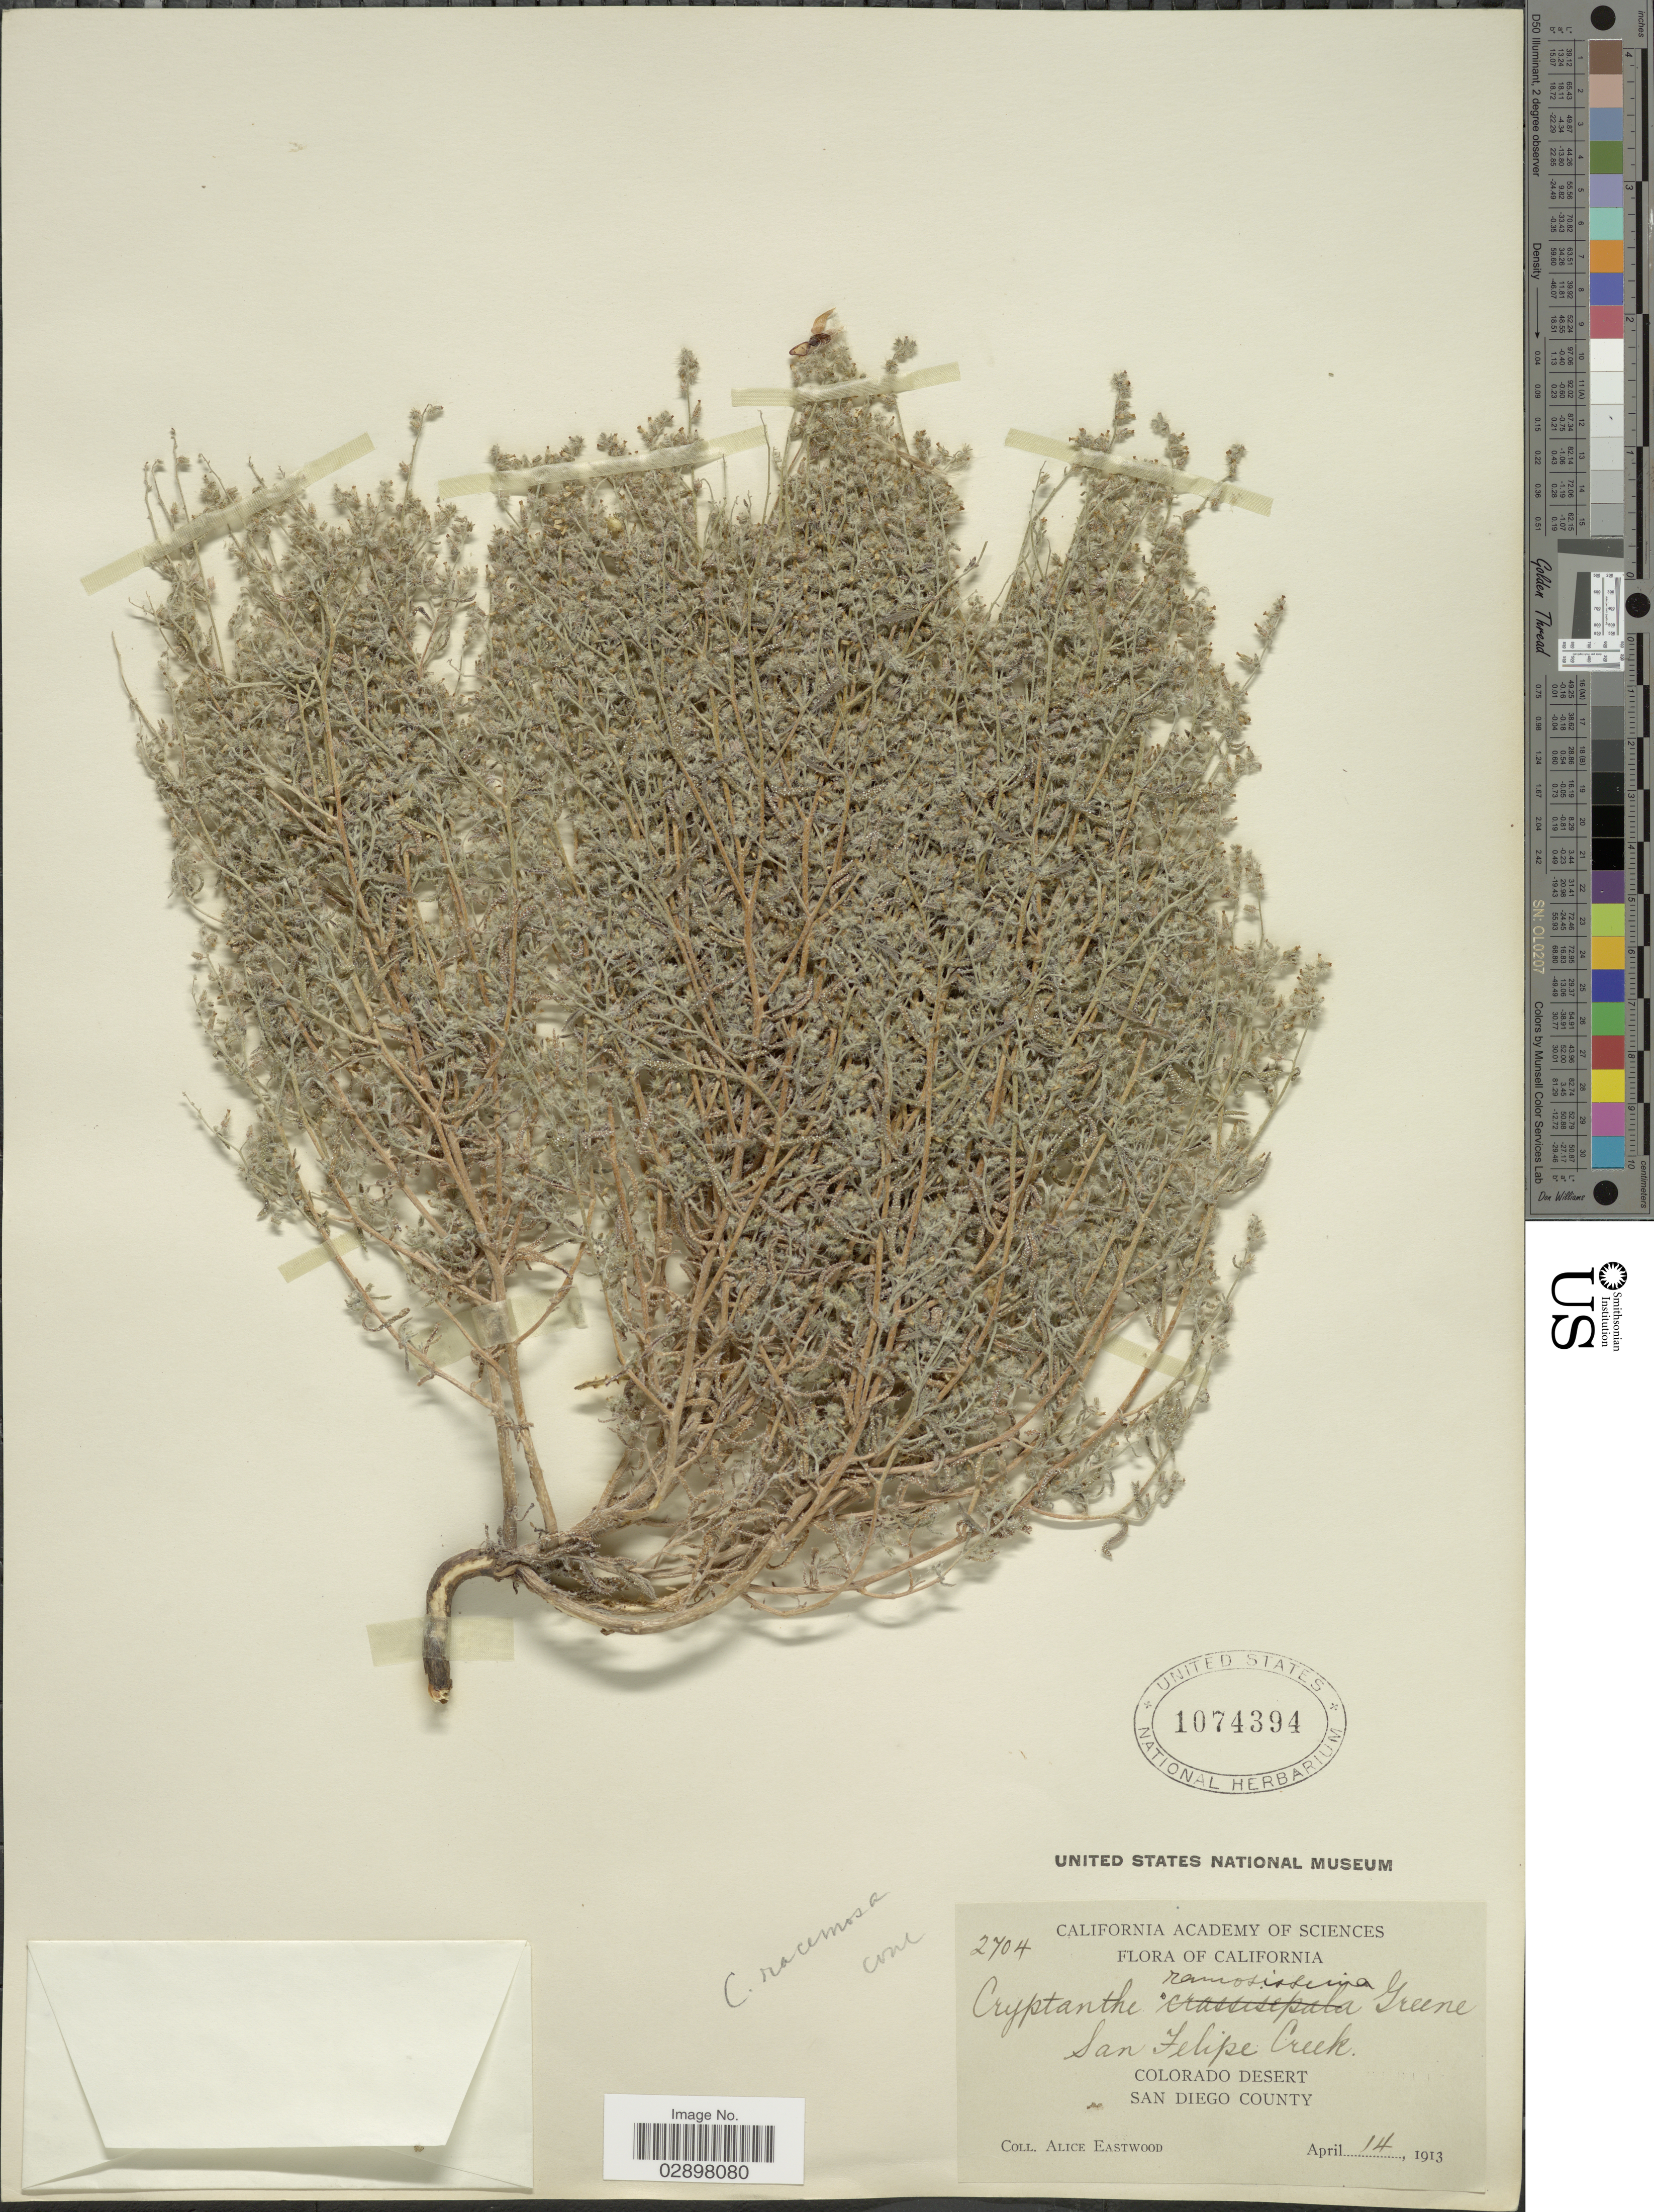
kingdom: Plantae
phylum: Tracheophyta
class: Magnoliopsida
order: Boraginales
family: Boraginaceae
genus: Cryptantha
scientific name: Cryptantha racemosa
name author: (S. Watson) Greene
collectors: A. Eastwood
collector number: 2704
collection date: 1913-04-14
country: United States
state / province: California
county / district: San Diego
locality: San Felipe Creek, Colorado Desert, San Diego County.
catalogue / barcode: US 1074394